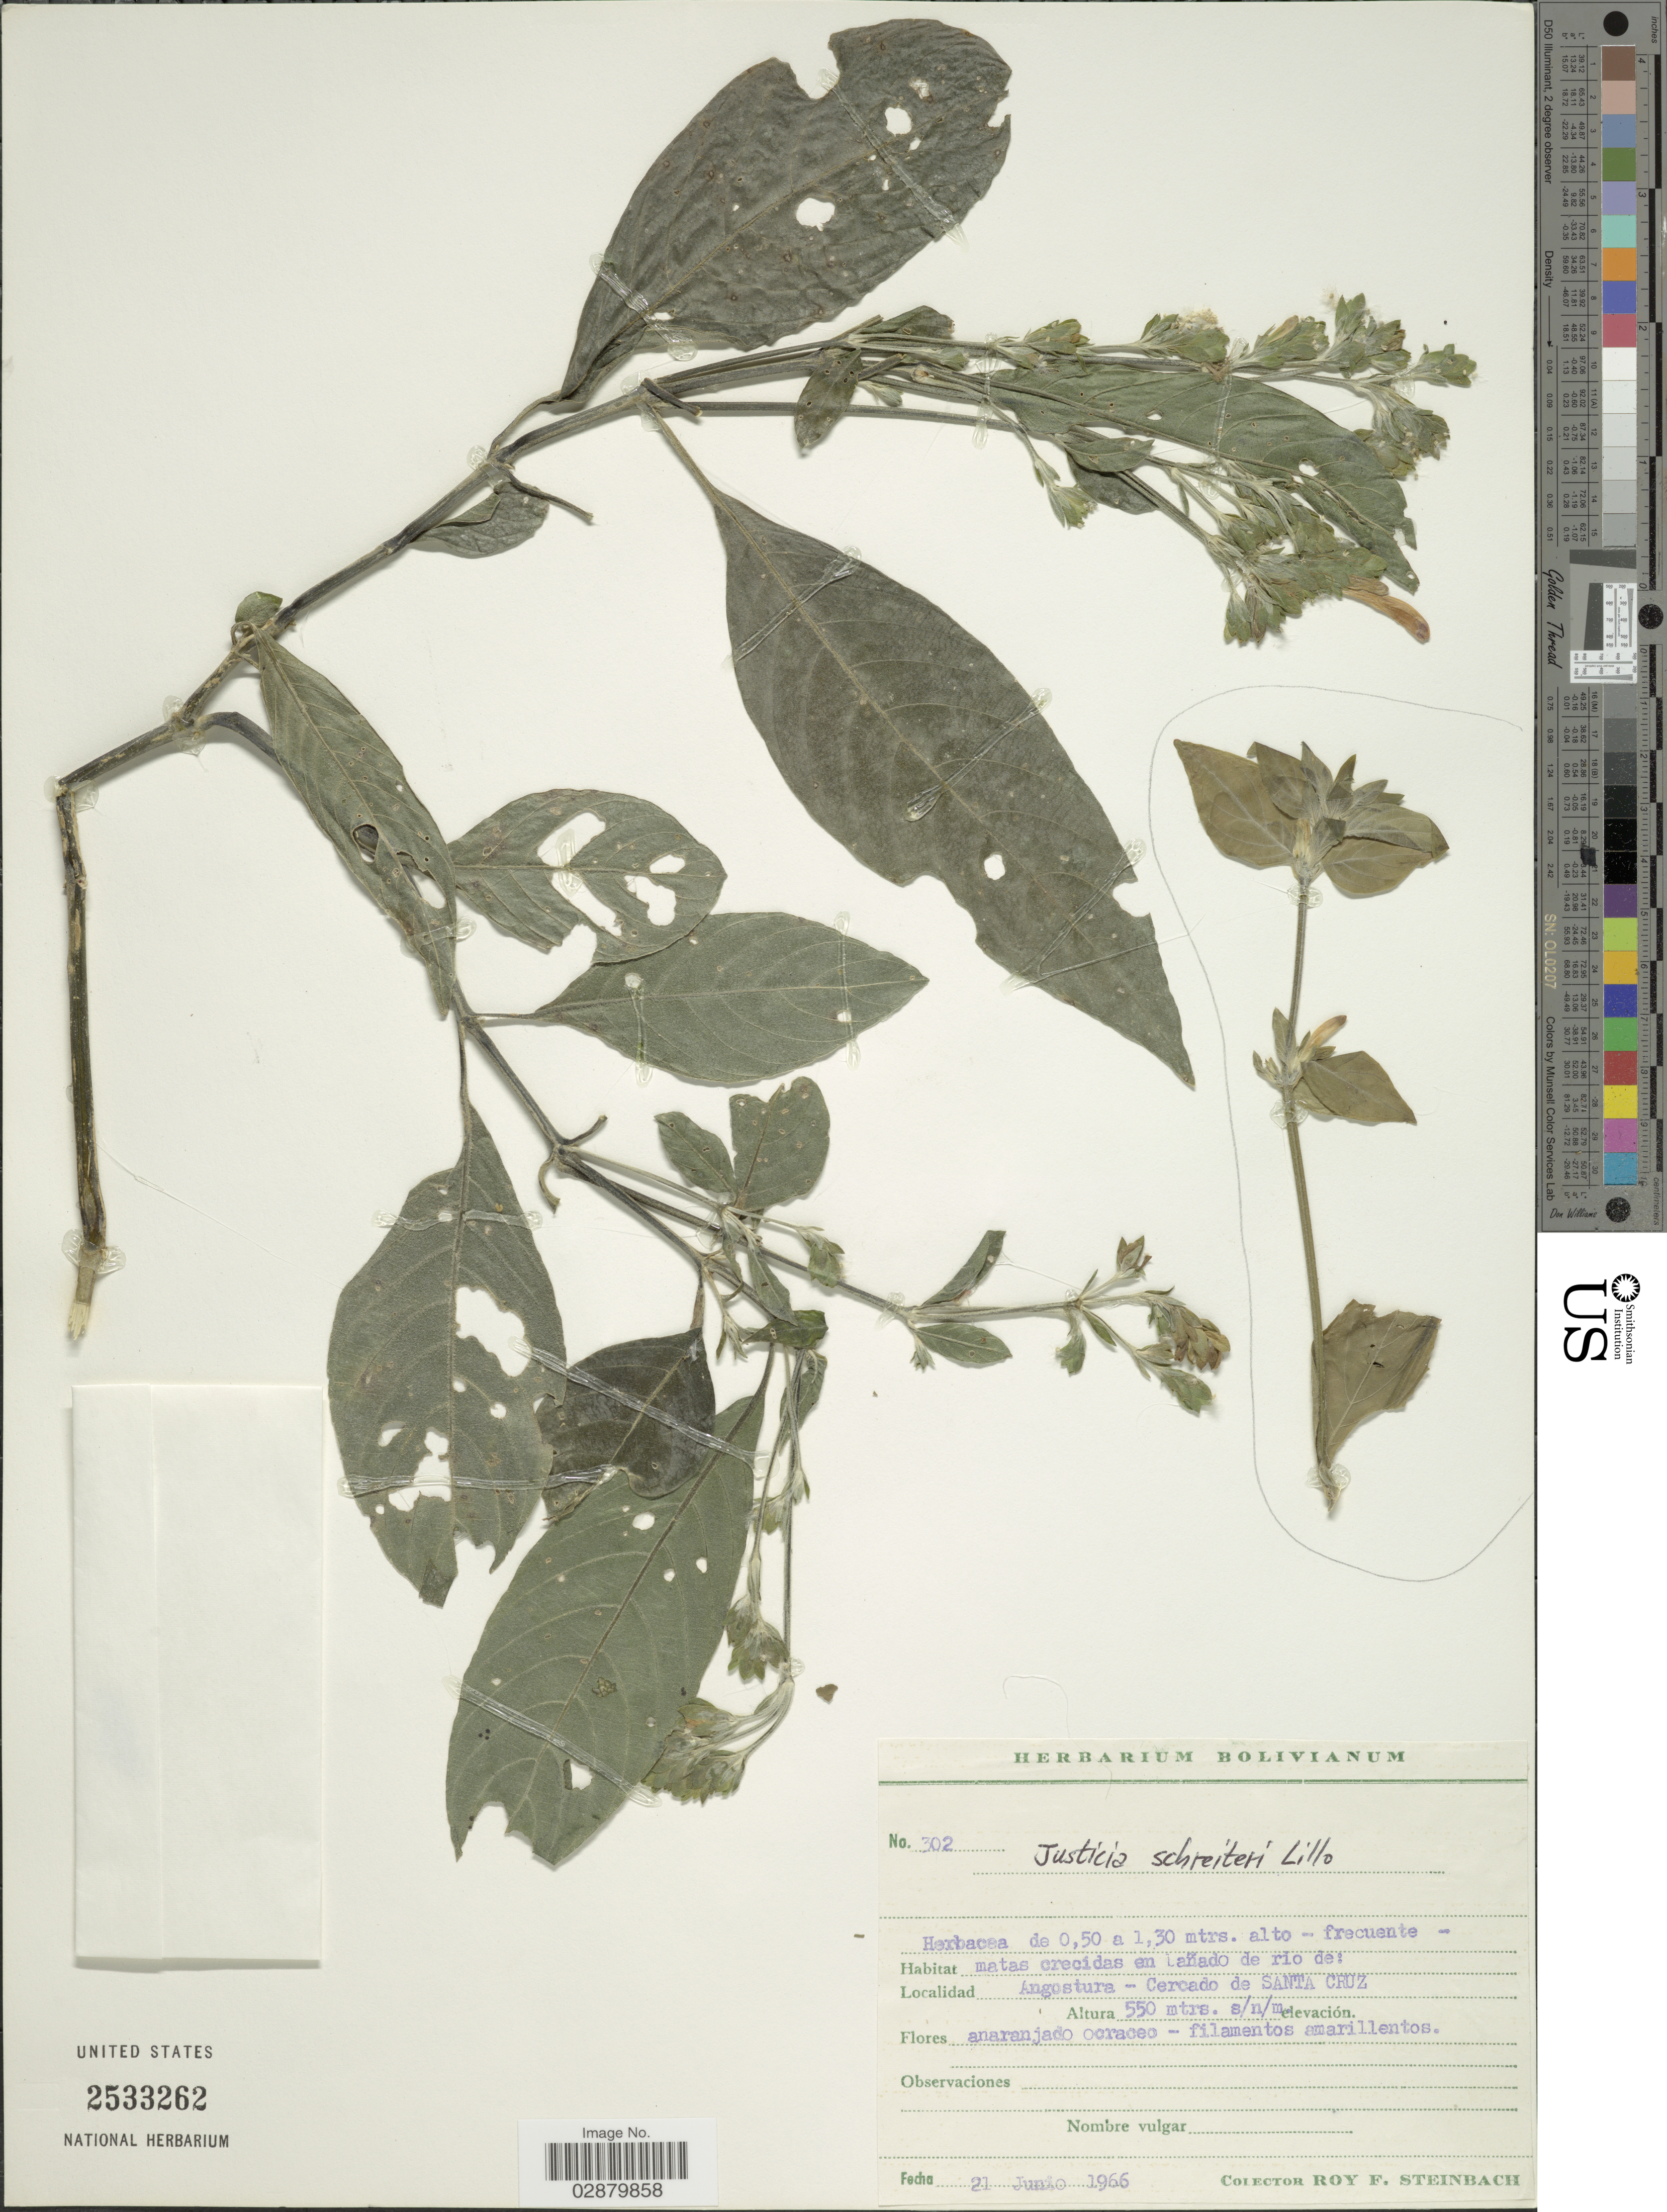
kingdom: Plantae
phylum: Tracheophyta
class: Magnoliopsida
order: Lamiales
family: Acanthaceae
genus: Justicia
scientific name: Justicia oranensis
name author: De Marco & T. Ruíz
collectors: R. F. Steinbach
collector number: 302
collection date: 1966-06-21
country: Bolivia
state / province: Santa Cruz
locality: Matas crecidas en Lañado de rio de: Angostura - Cercado de Santa Cruz.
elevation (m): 550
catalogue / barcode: US 2533262